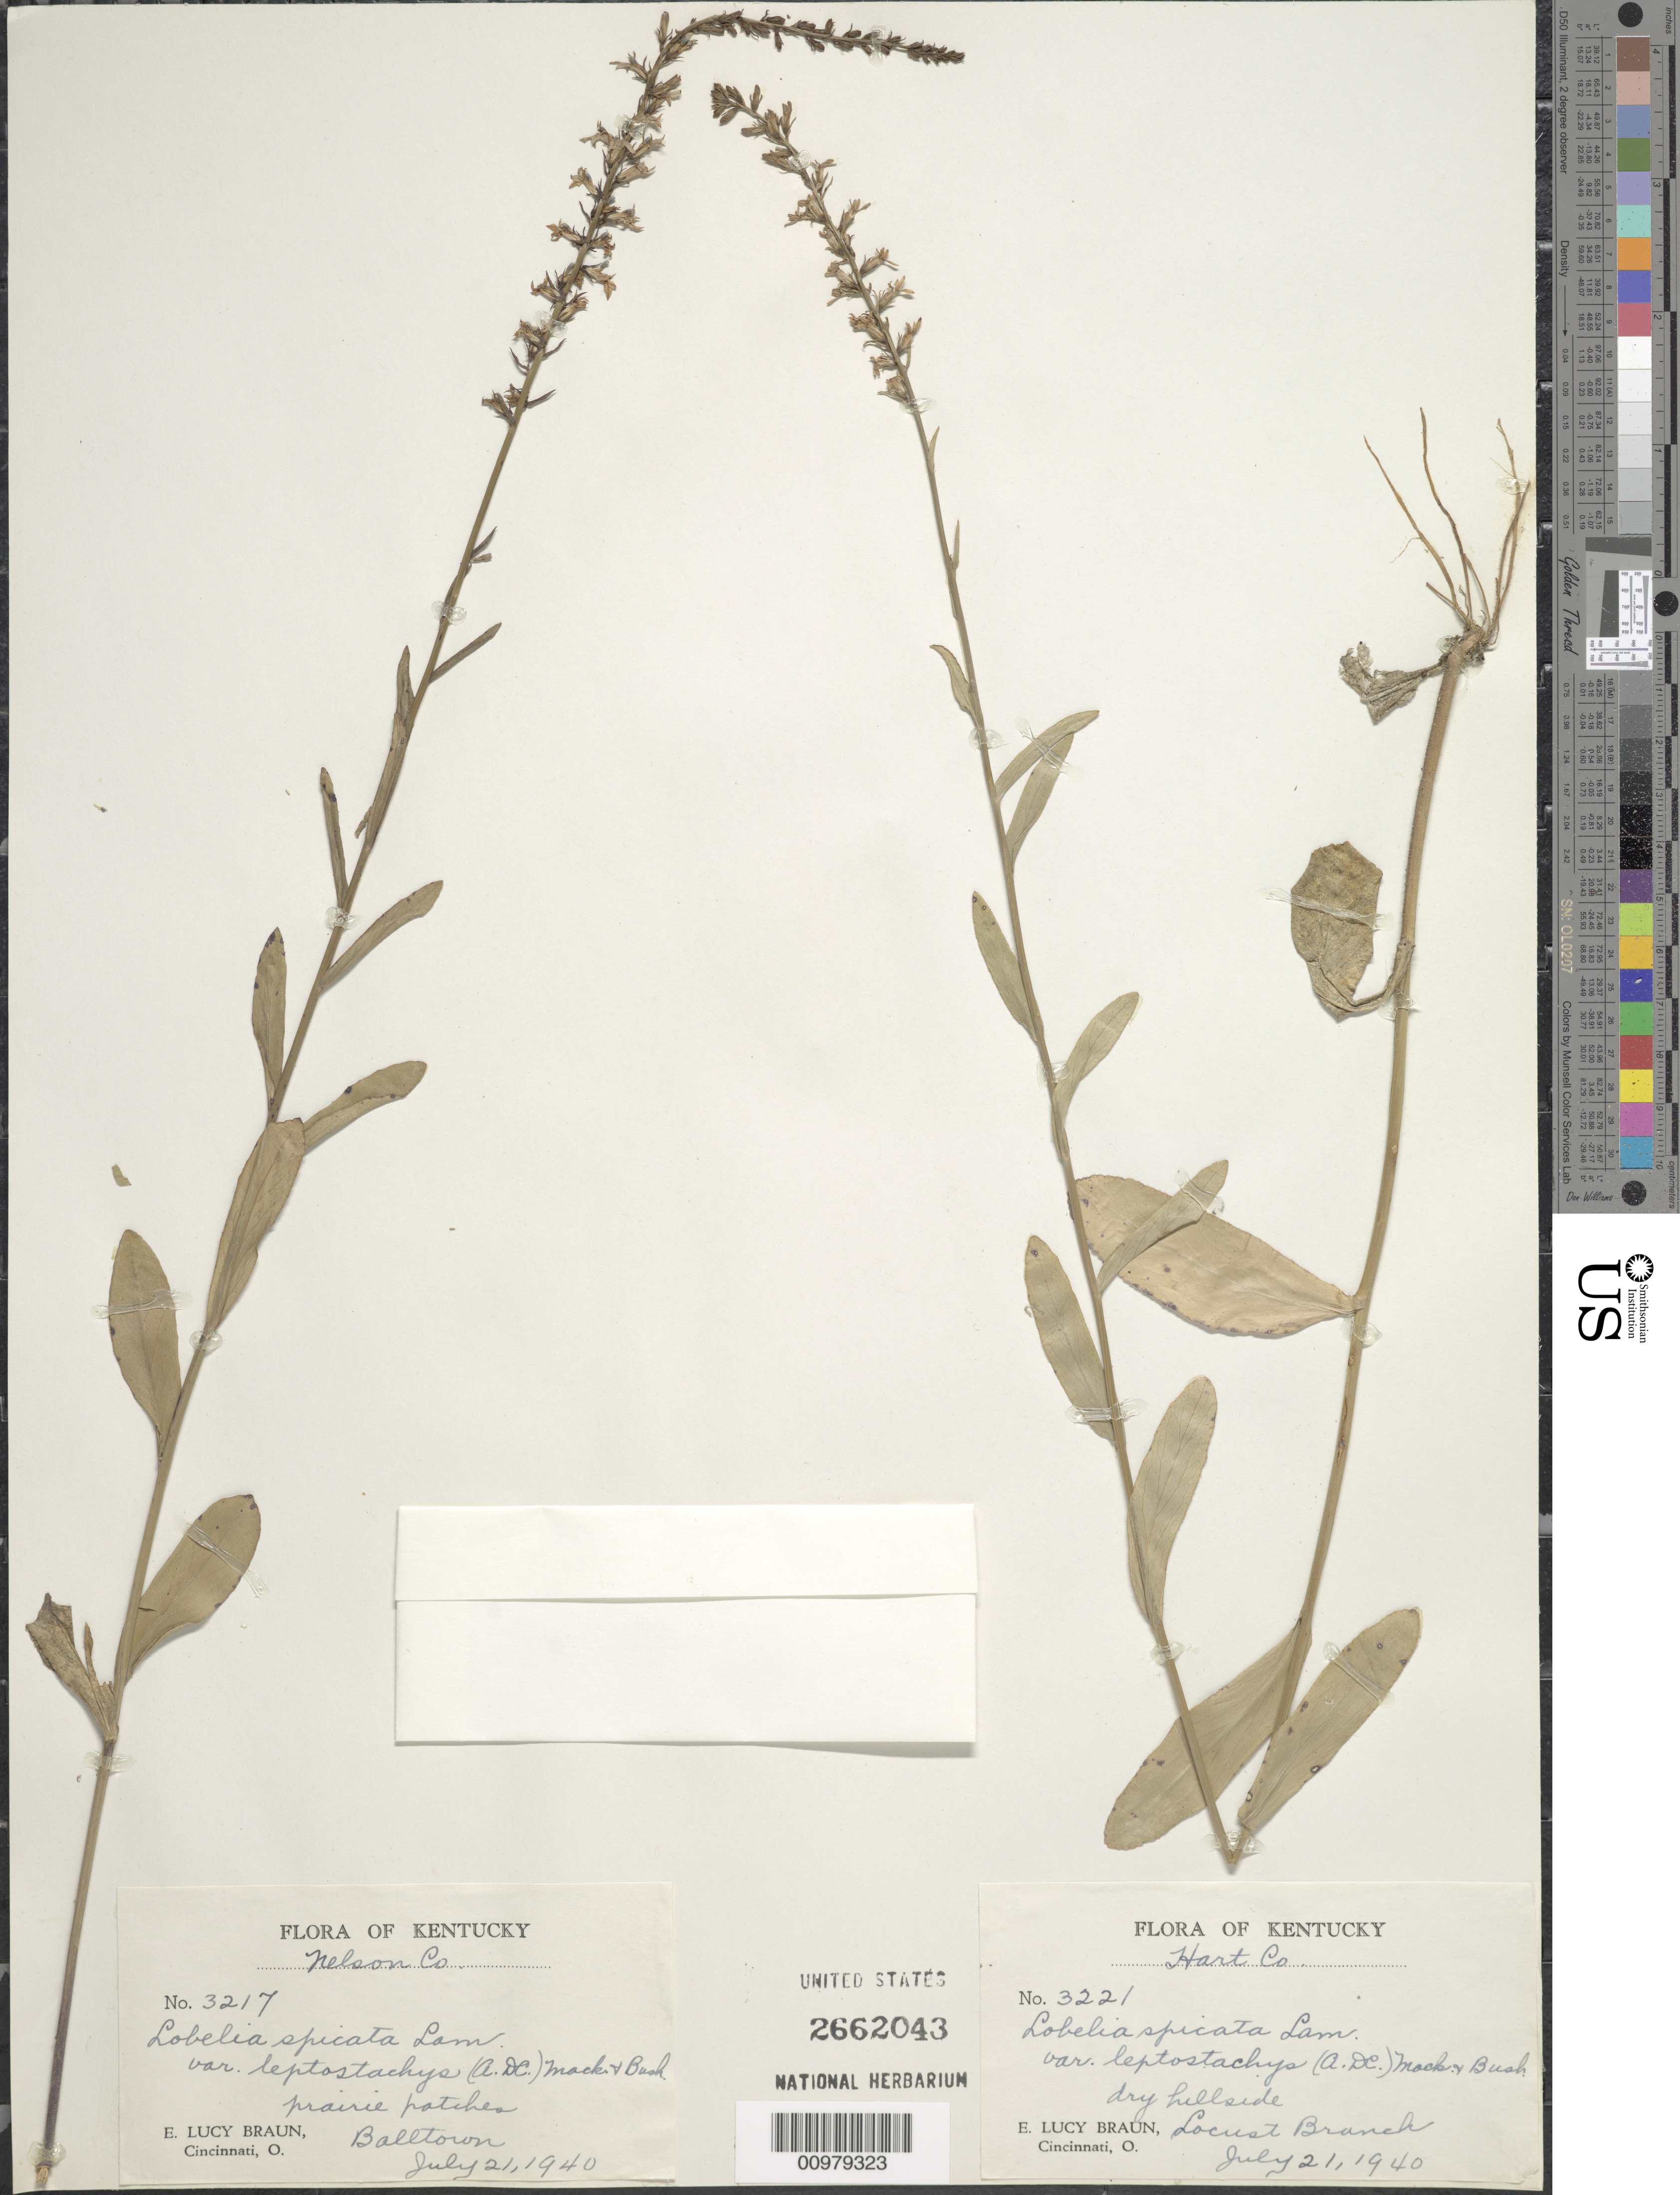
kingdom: Plantae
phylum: Tracheophyta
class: Magnoliopsida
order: Asterales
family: Campanulaceae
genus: Lobelia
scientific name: Lobelia spicata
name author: Lam.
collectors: E. L. Braun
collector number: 3221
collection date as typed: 21 Jul 1940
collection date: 1940-07-21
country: United States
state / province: Kentucky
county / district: Hart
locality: Locust Branch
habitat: dry hillside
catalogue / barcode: US 2662043-2